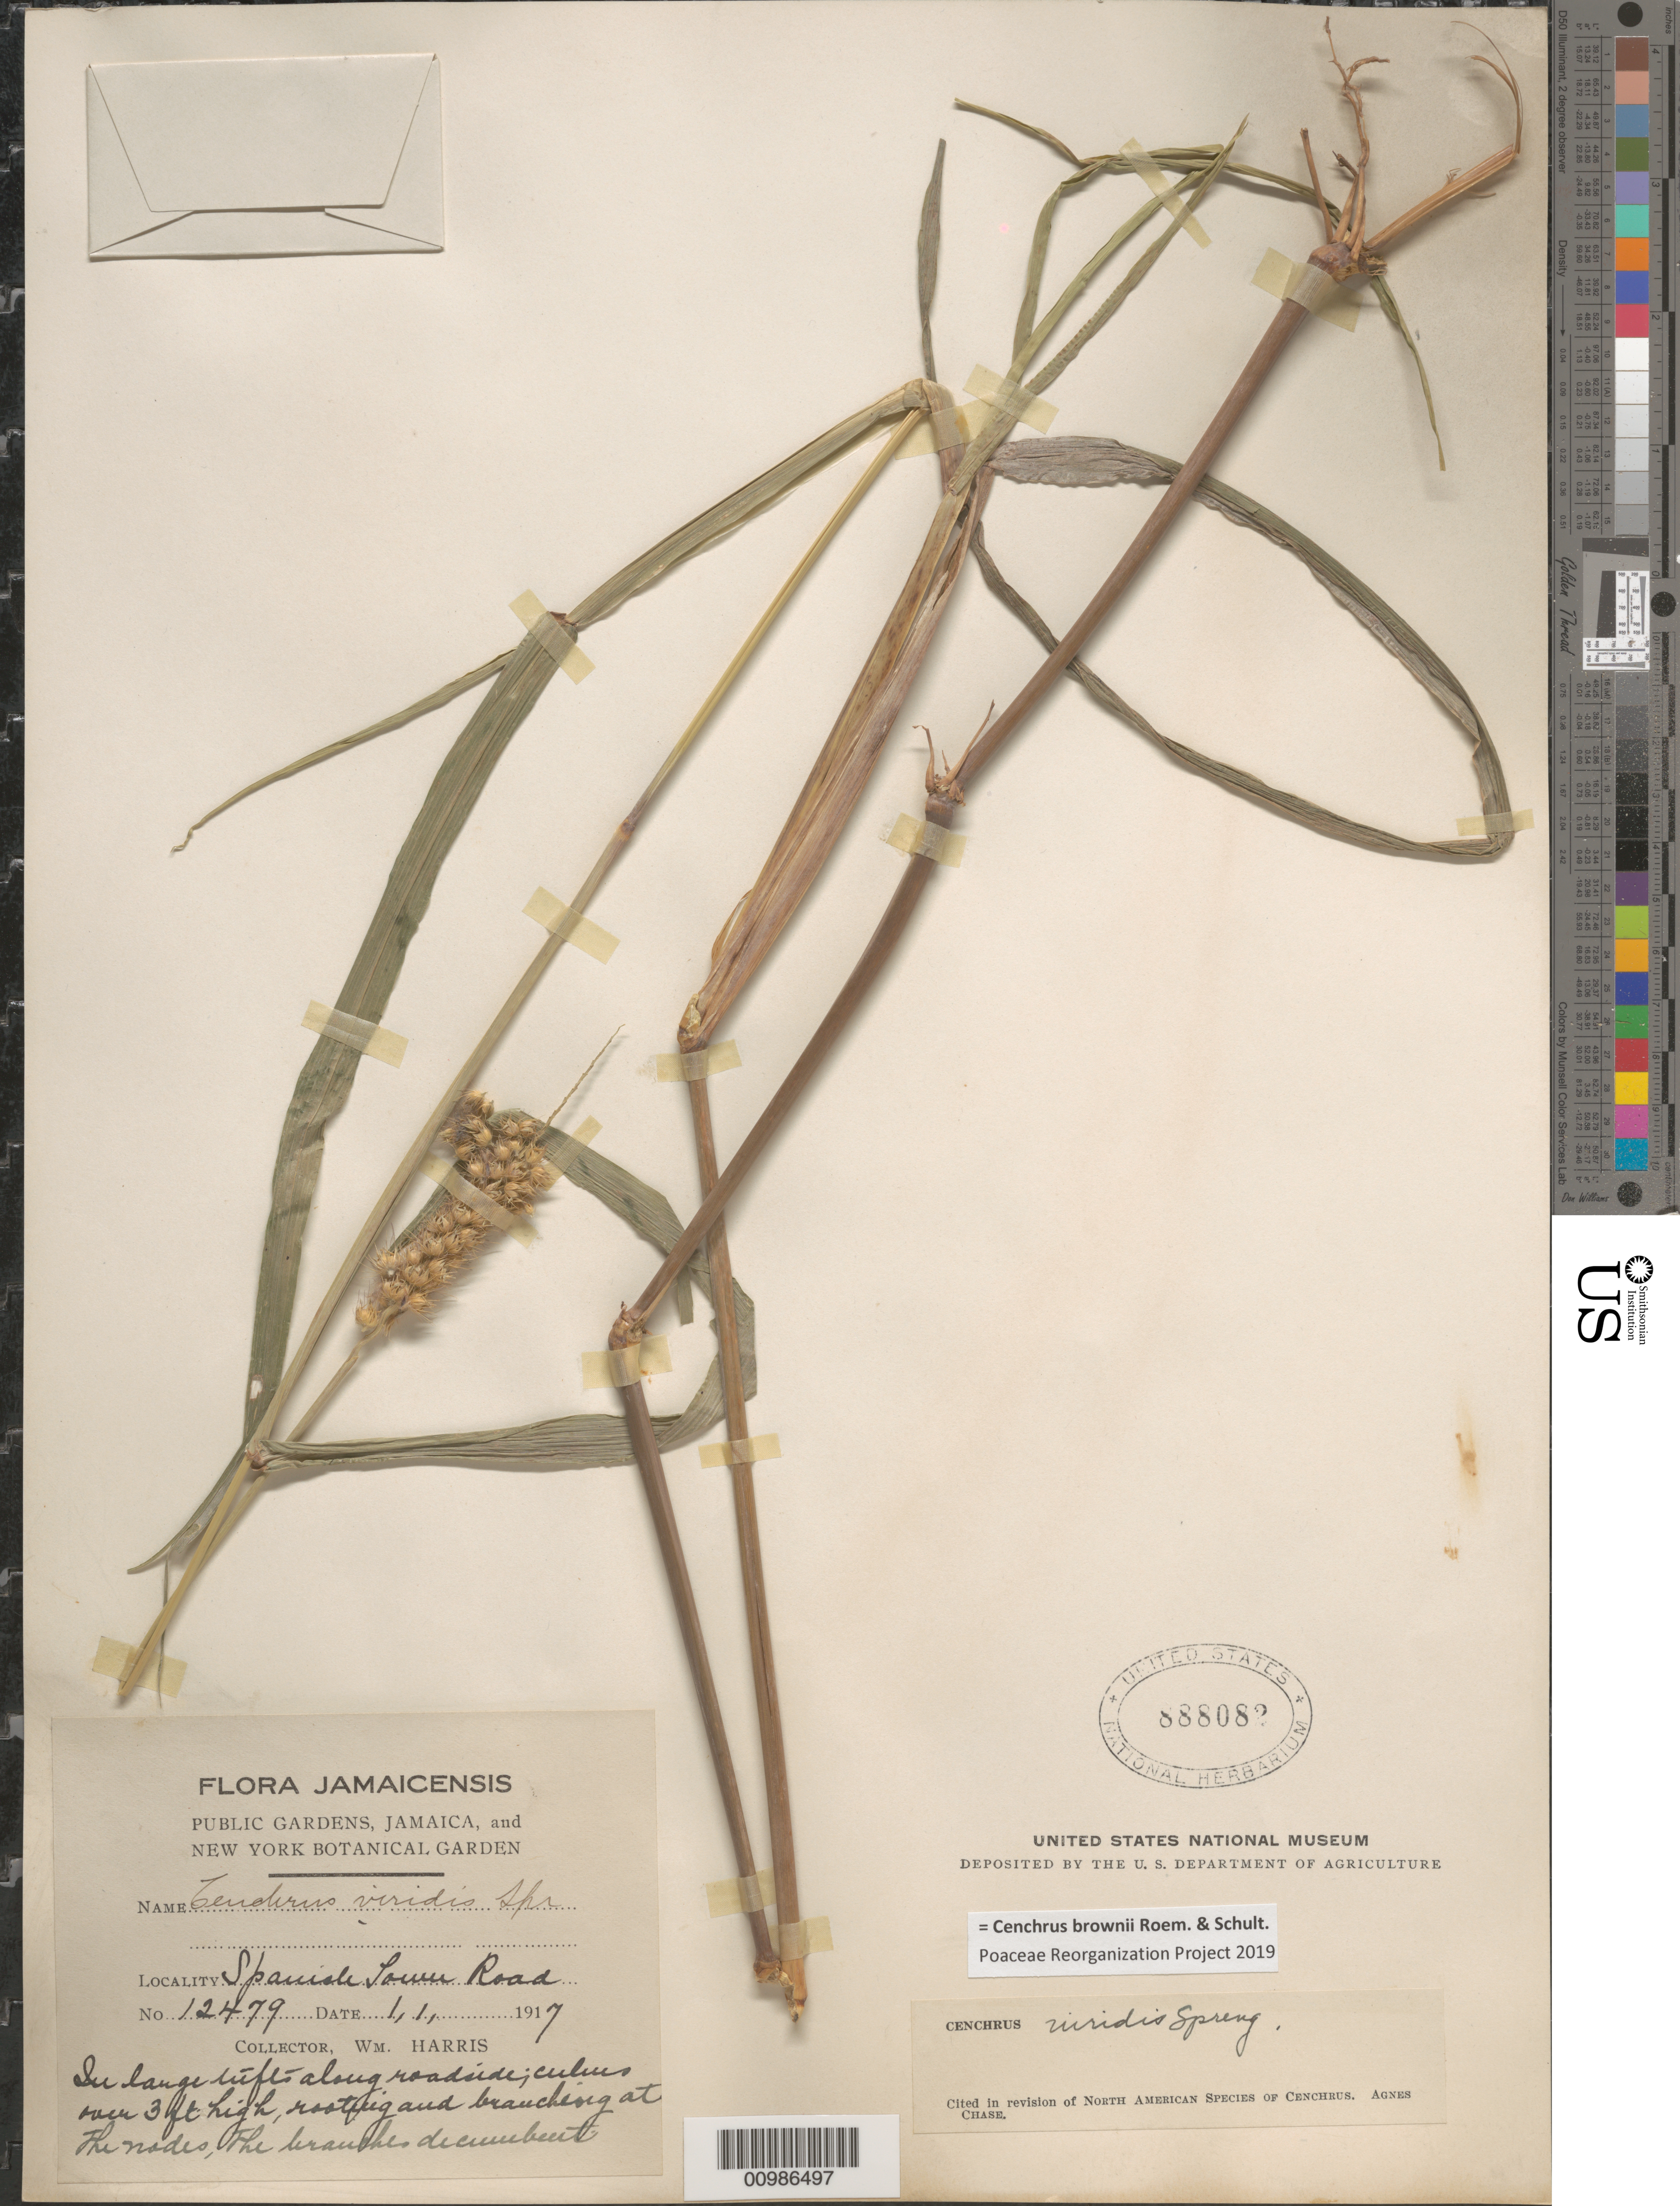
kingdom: Plantae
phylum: Tracheophyta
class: Liliopsida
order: Poales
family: Poaceae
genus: Cenchrus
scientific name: Cenchrus brownii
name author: Roem. & Schult.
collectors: W. H. Harris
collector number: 12479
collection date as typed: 01 Jan 1917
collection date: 1917-01-01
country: Jamaica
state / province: Saint Catherine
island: Jamaica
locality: Spanish Town Road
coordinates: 0 N, 0 E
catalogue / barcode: US 888082